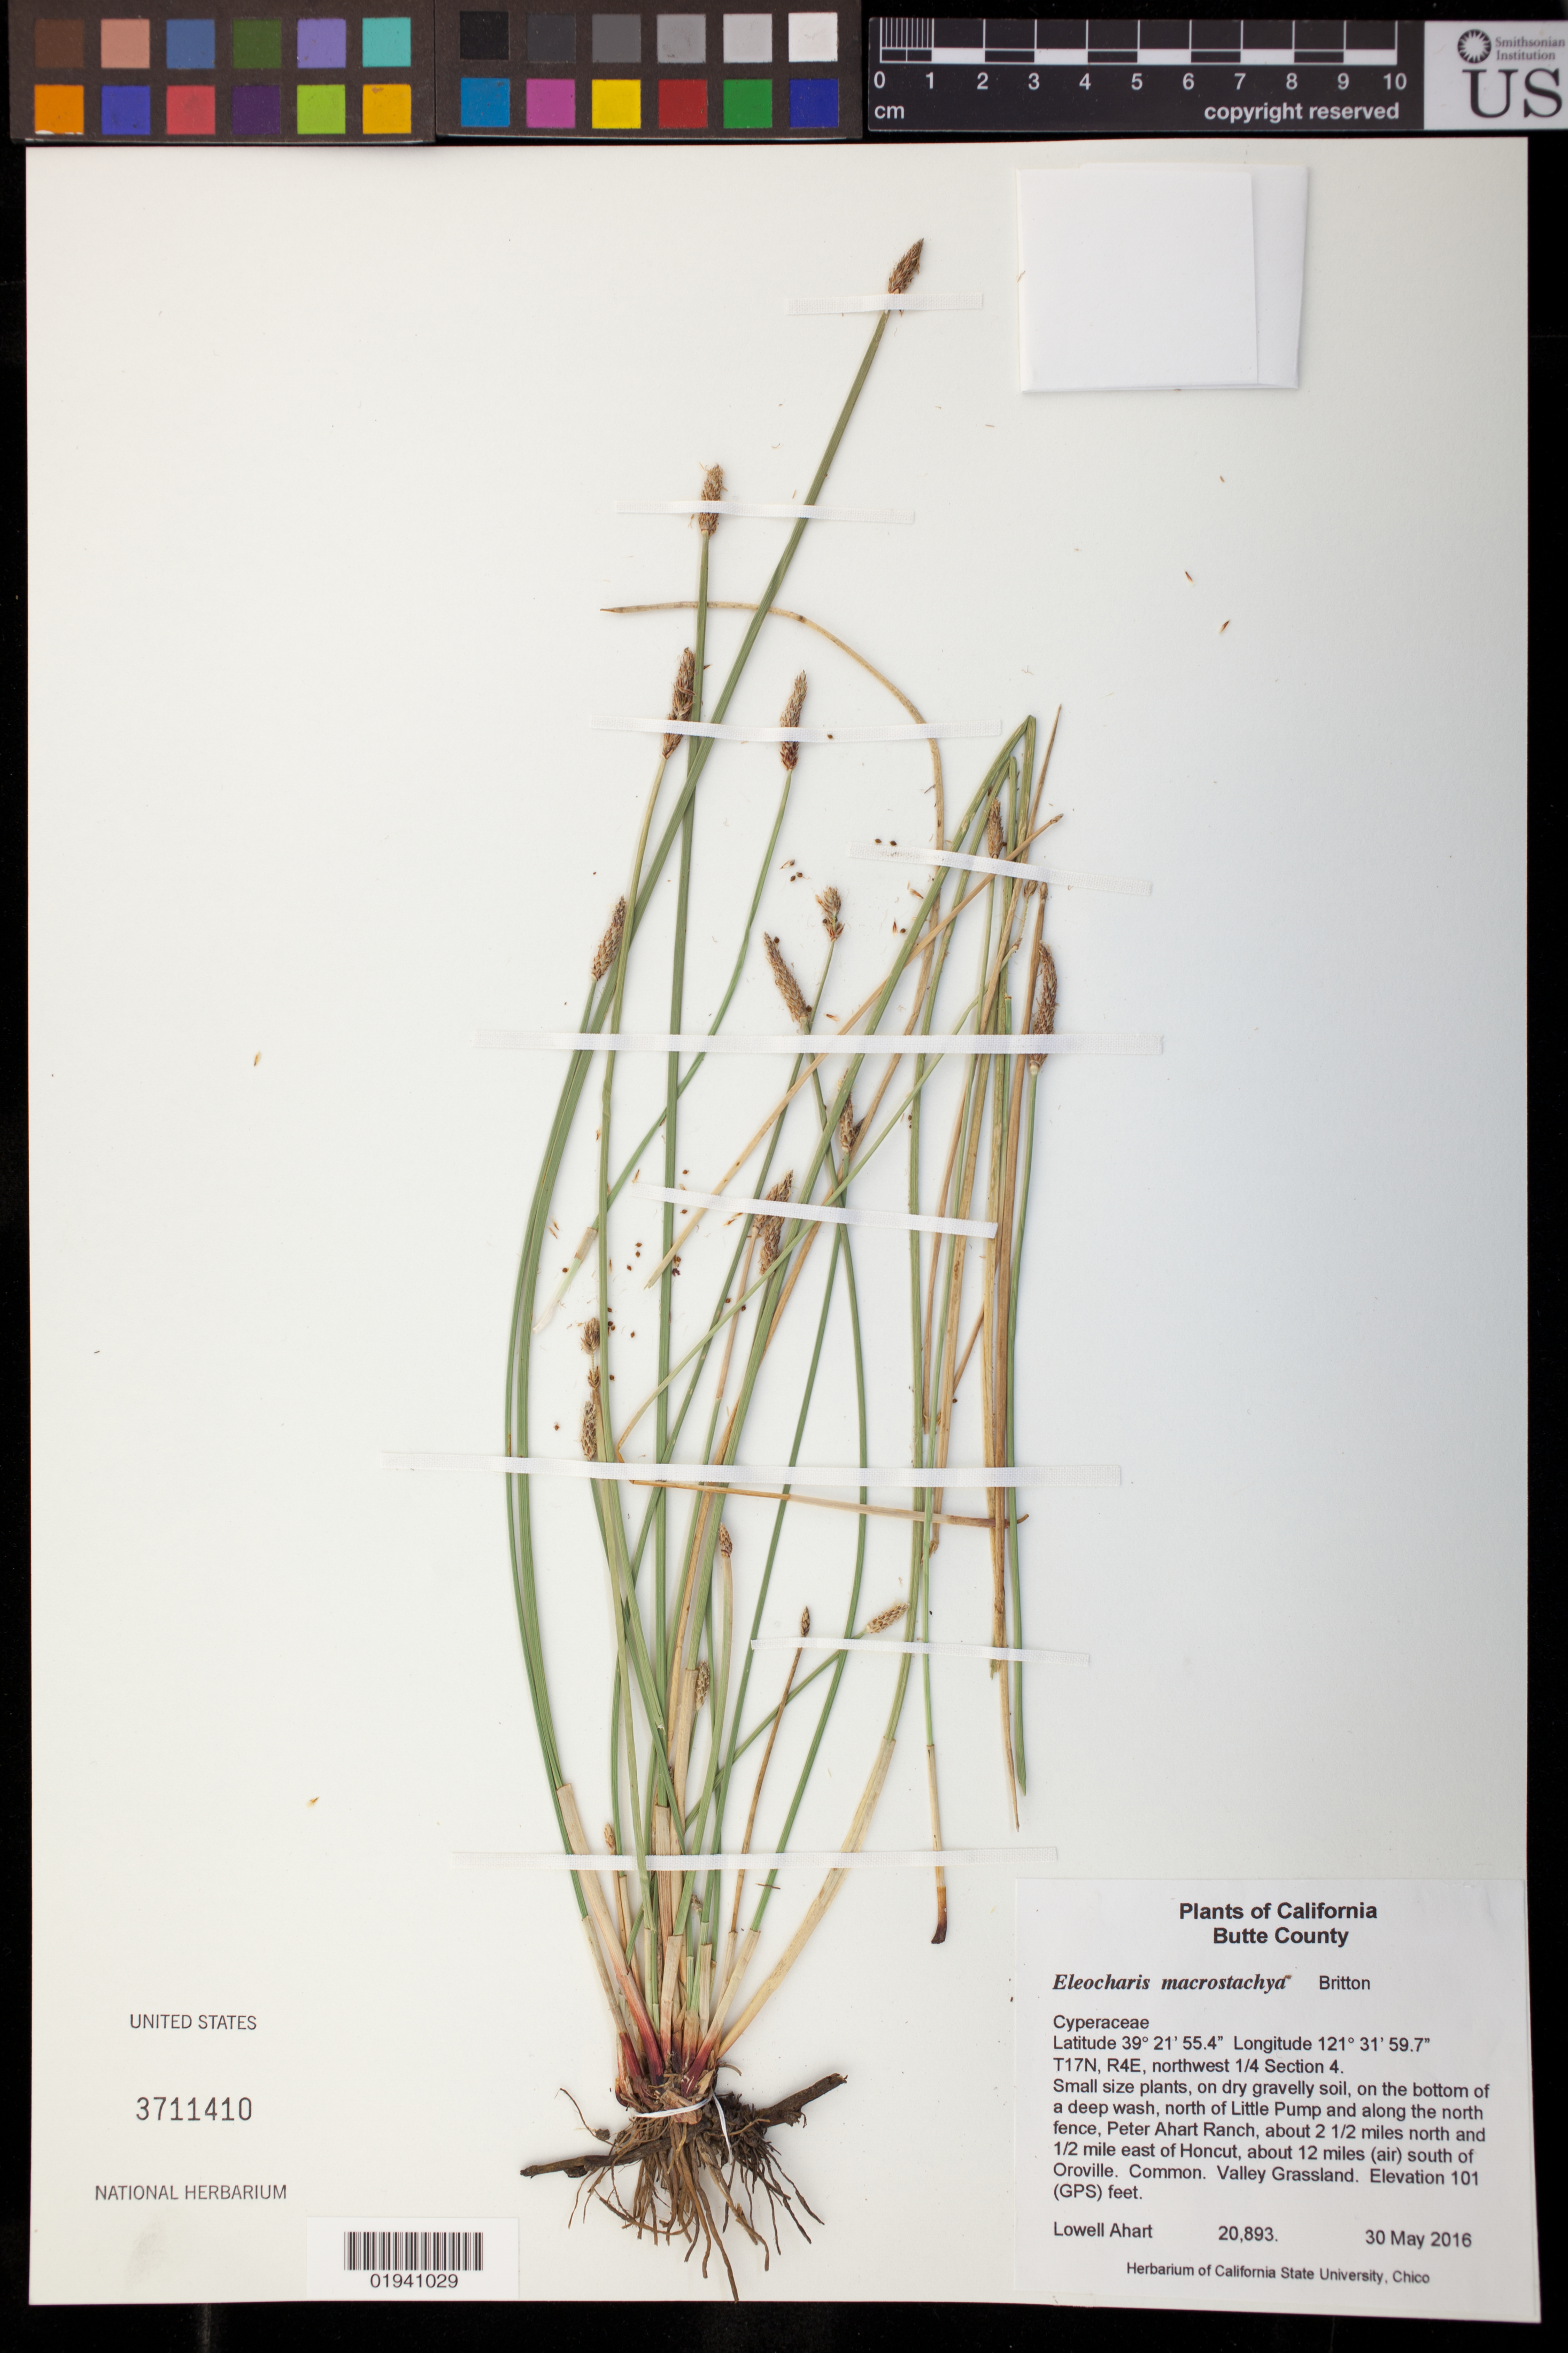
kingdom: Plantae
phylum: Tracheophyta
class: Liliopsida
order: Poales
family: Cyperaceae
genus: Eleocharis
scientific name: Eleocharis macrostachya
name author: Britton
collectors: L. Ahart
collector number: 20893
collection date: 2016-05-30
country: United States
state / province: California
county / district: Butte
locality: T17N, R4E, northwest 1/4 section 4. North of Little Pump and along the north fence, Peter Ahart Ranch, about 2.5 miles north and .5 mile east of Honcut, about 12 miles (air) south of Oroville.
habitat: on dry gravelly soil, on the bottom of a deep wash, valley grassland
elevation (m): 31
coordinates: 39 21 44.5, 121 32 12.8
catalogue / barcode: US 3711410